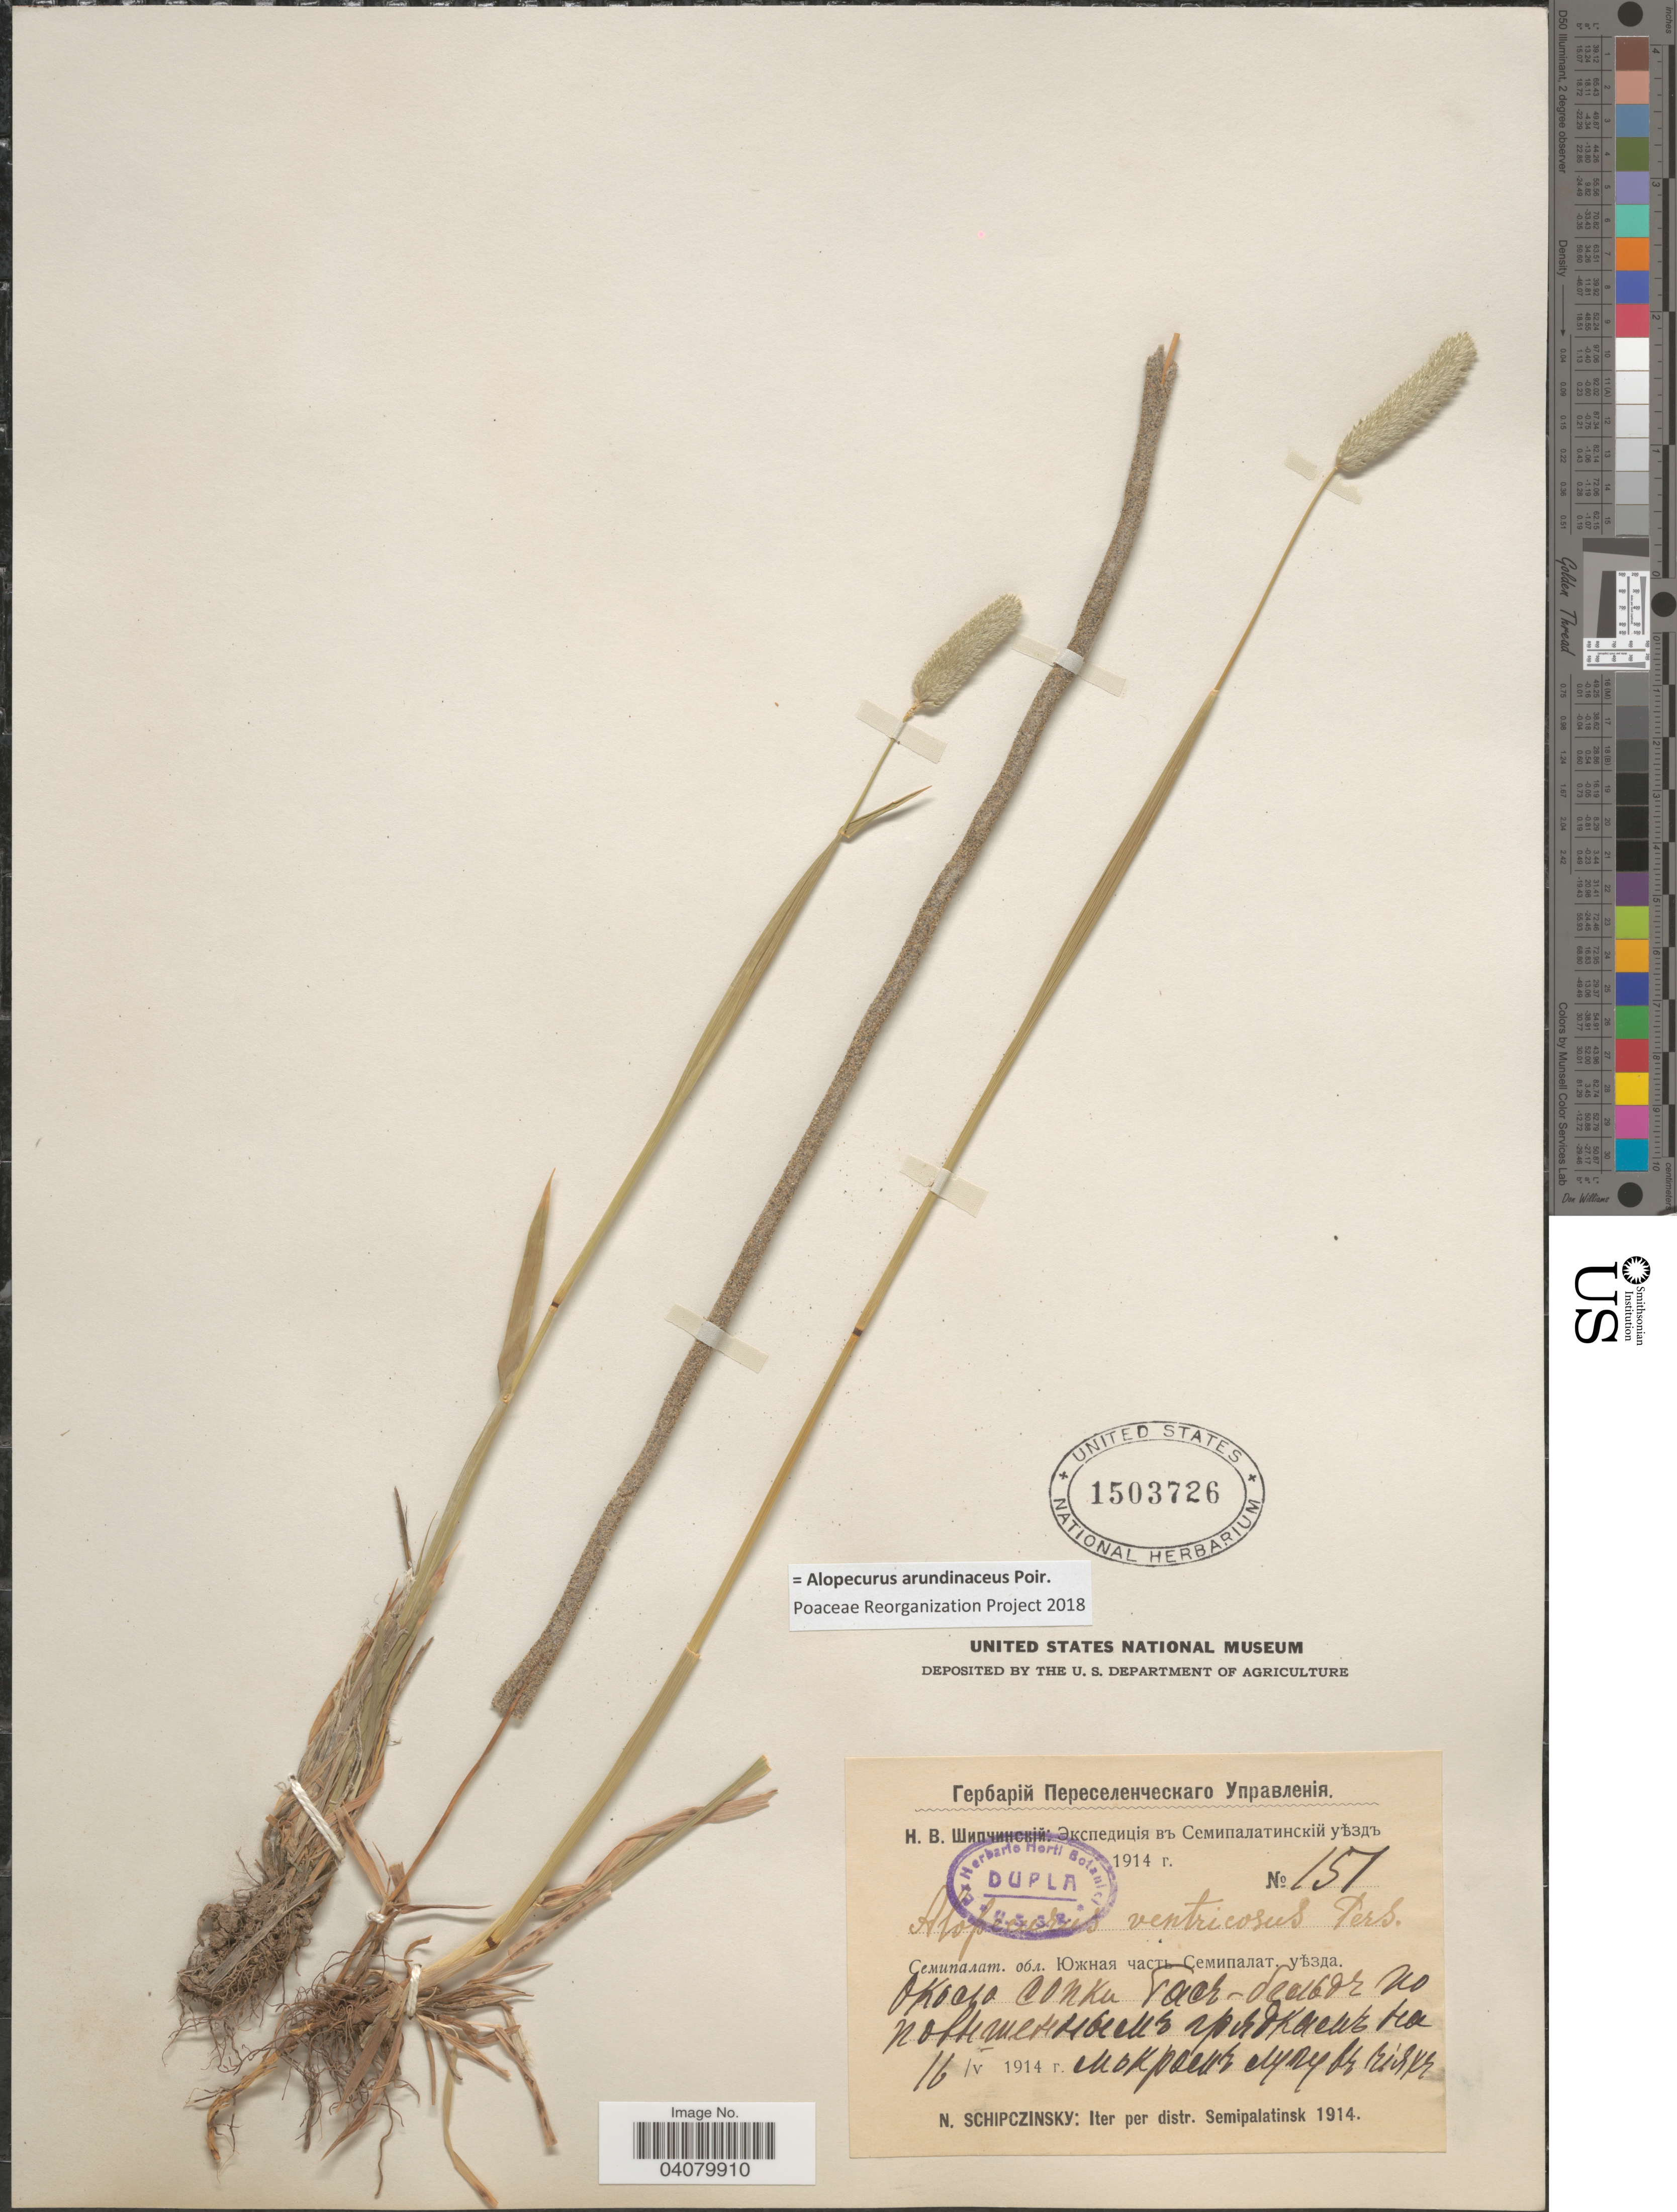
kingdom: Plantae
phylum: Tracheophyta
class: Liliopsida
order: Poales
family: Poaceae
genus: Alopecurus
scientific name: Alopecurus arundinaceus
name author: Poir.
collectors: N. Schipczinsky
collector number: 151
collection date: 1914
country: Kazakhstan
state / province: East Kazakhstan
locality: Iter per distr. Semipalatinsk. Tas-Beldy Mt.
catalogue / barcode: US 1503726